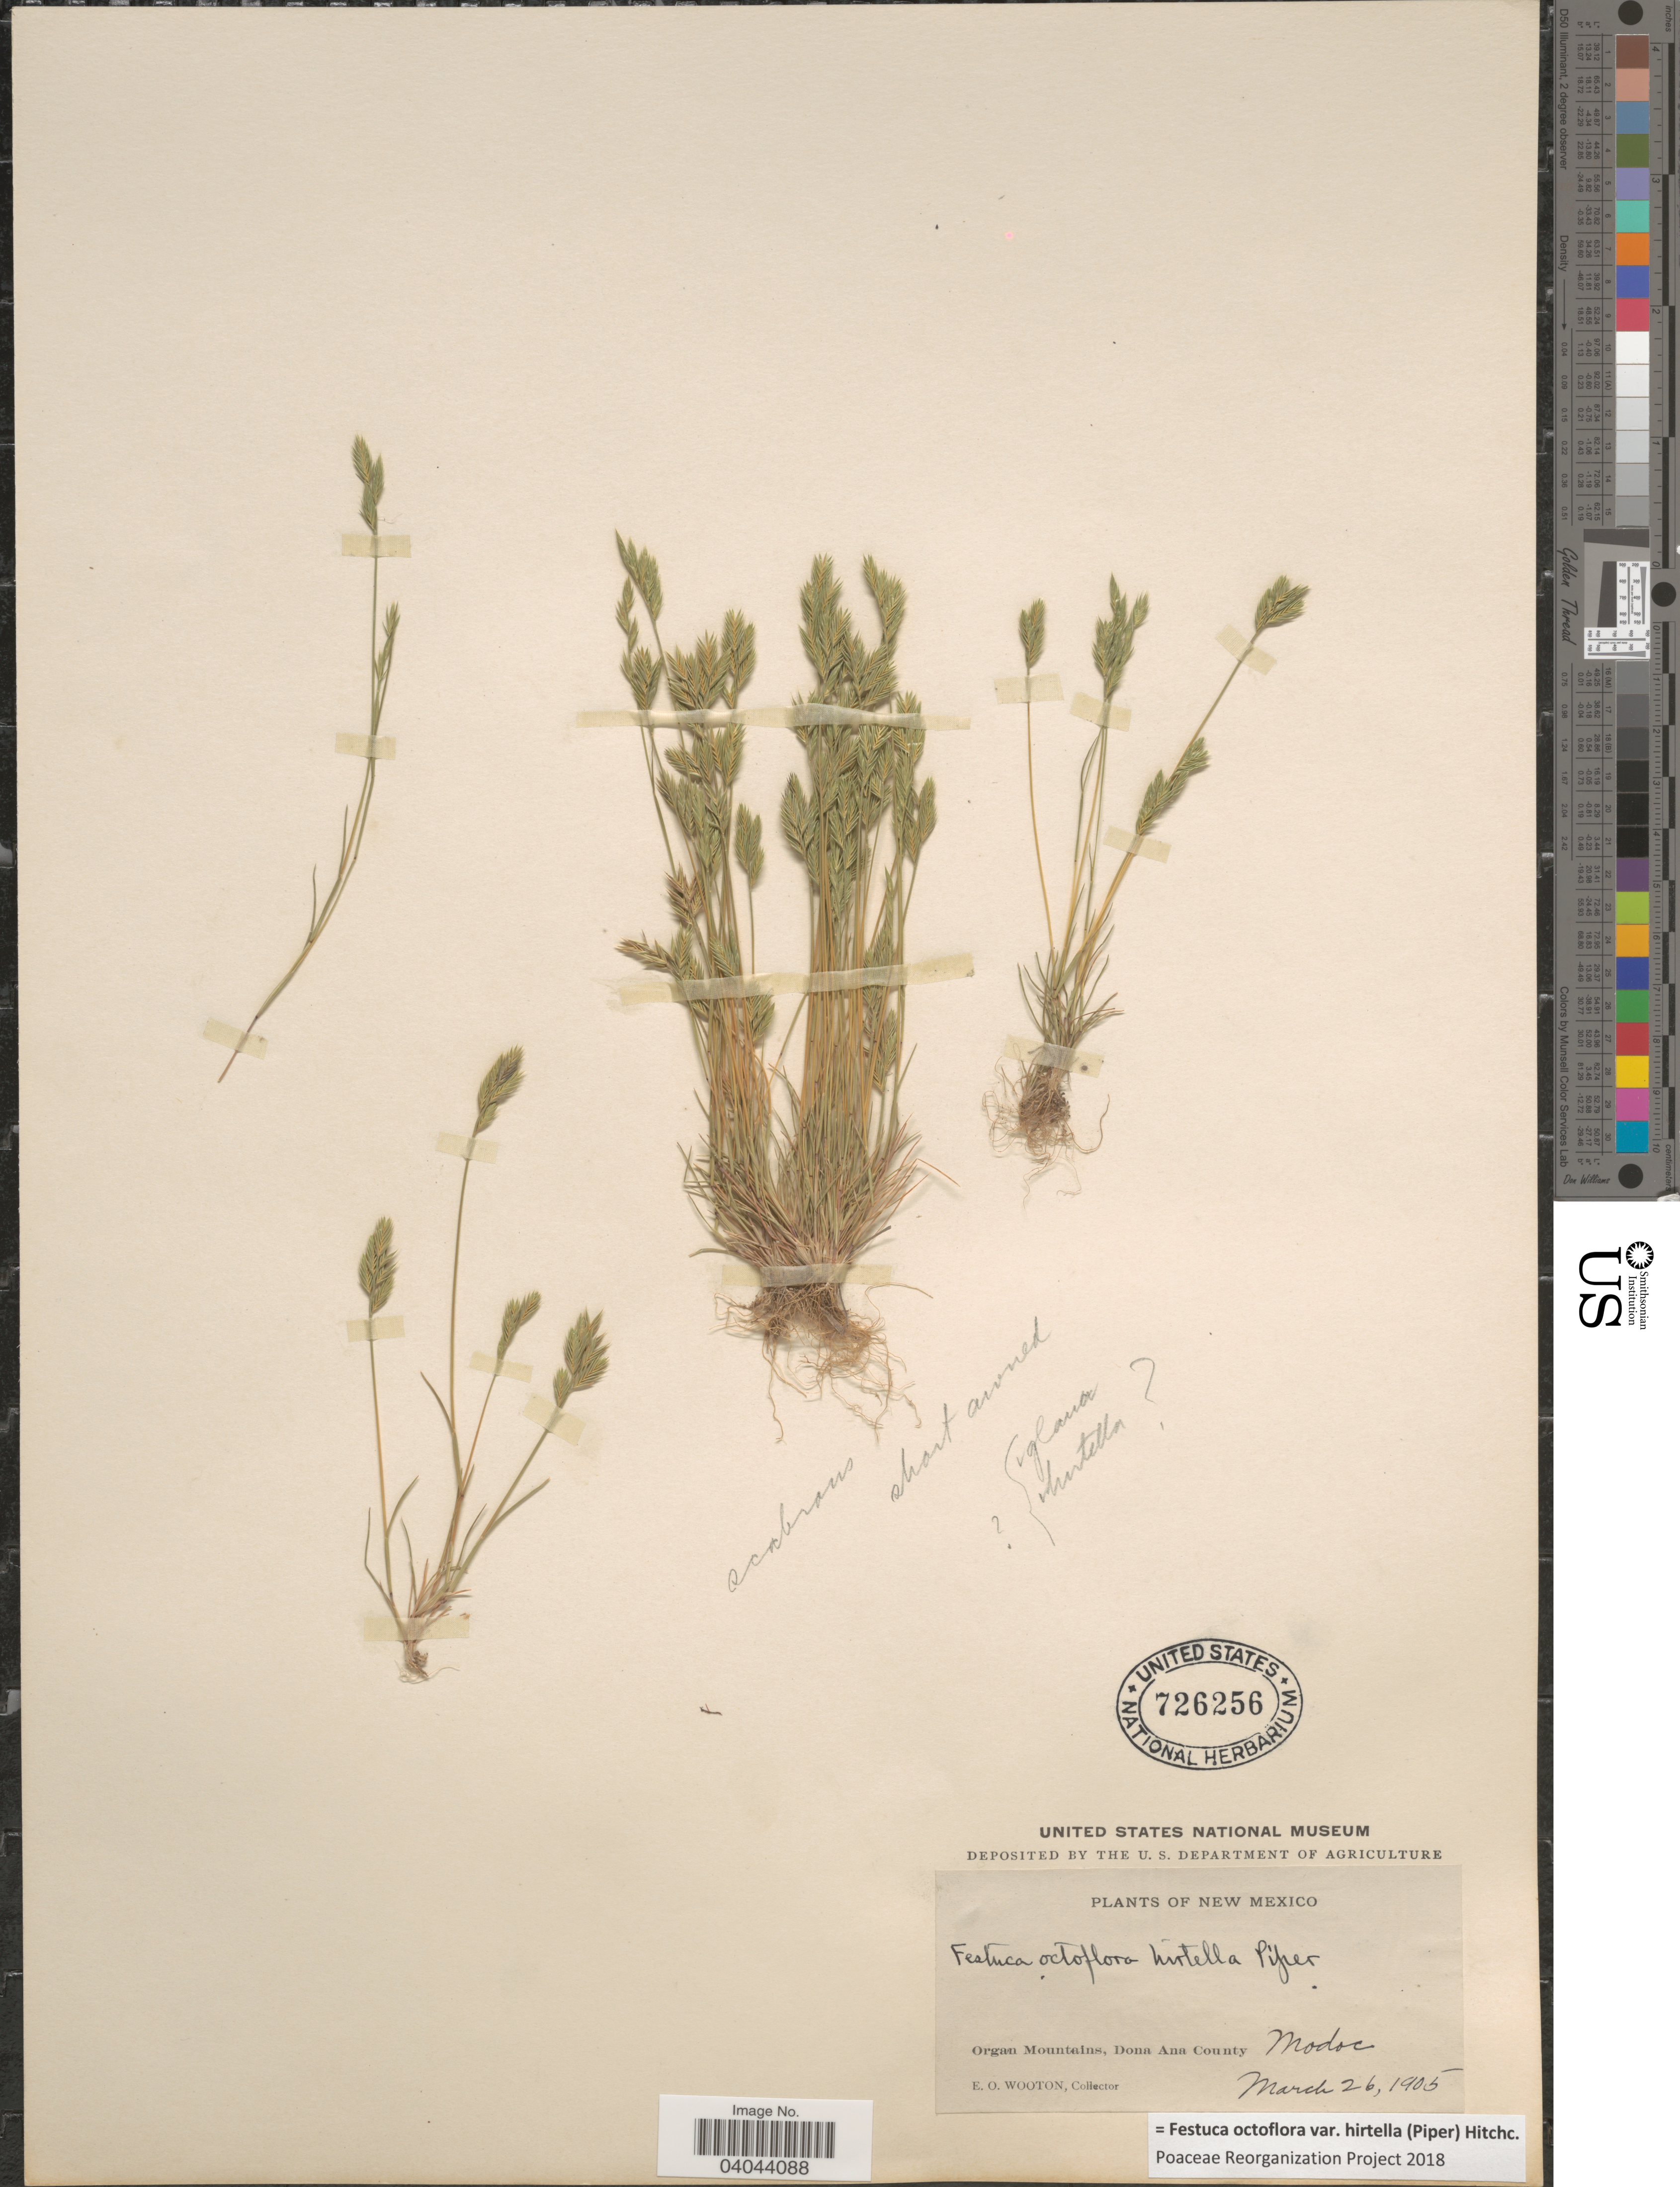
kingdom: Plantae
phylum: Tracheophyta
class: Liliopsida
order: Poales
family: Poaceae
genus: Festuca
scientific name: Festuca octoflora var. hirtella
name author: Piper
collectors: E. O. Wooton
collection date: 1905-03-26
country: United States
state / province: New Mexico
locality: Organ Mountains, Dona Ana County. Modoc.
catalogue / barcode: US 726256